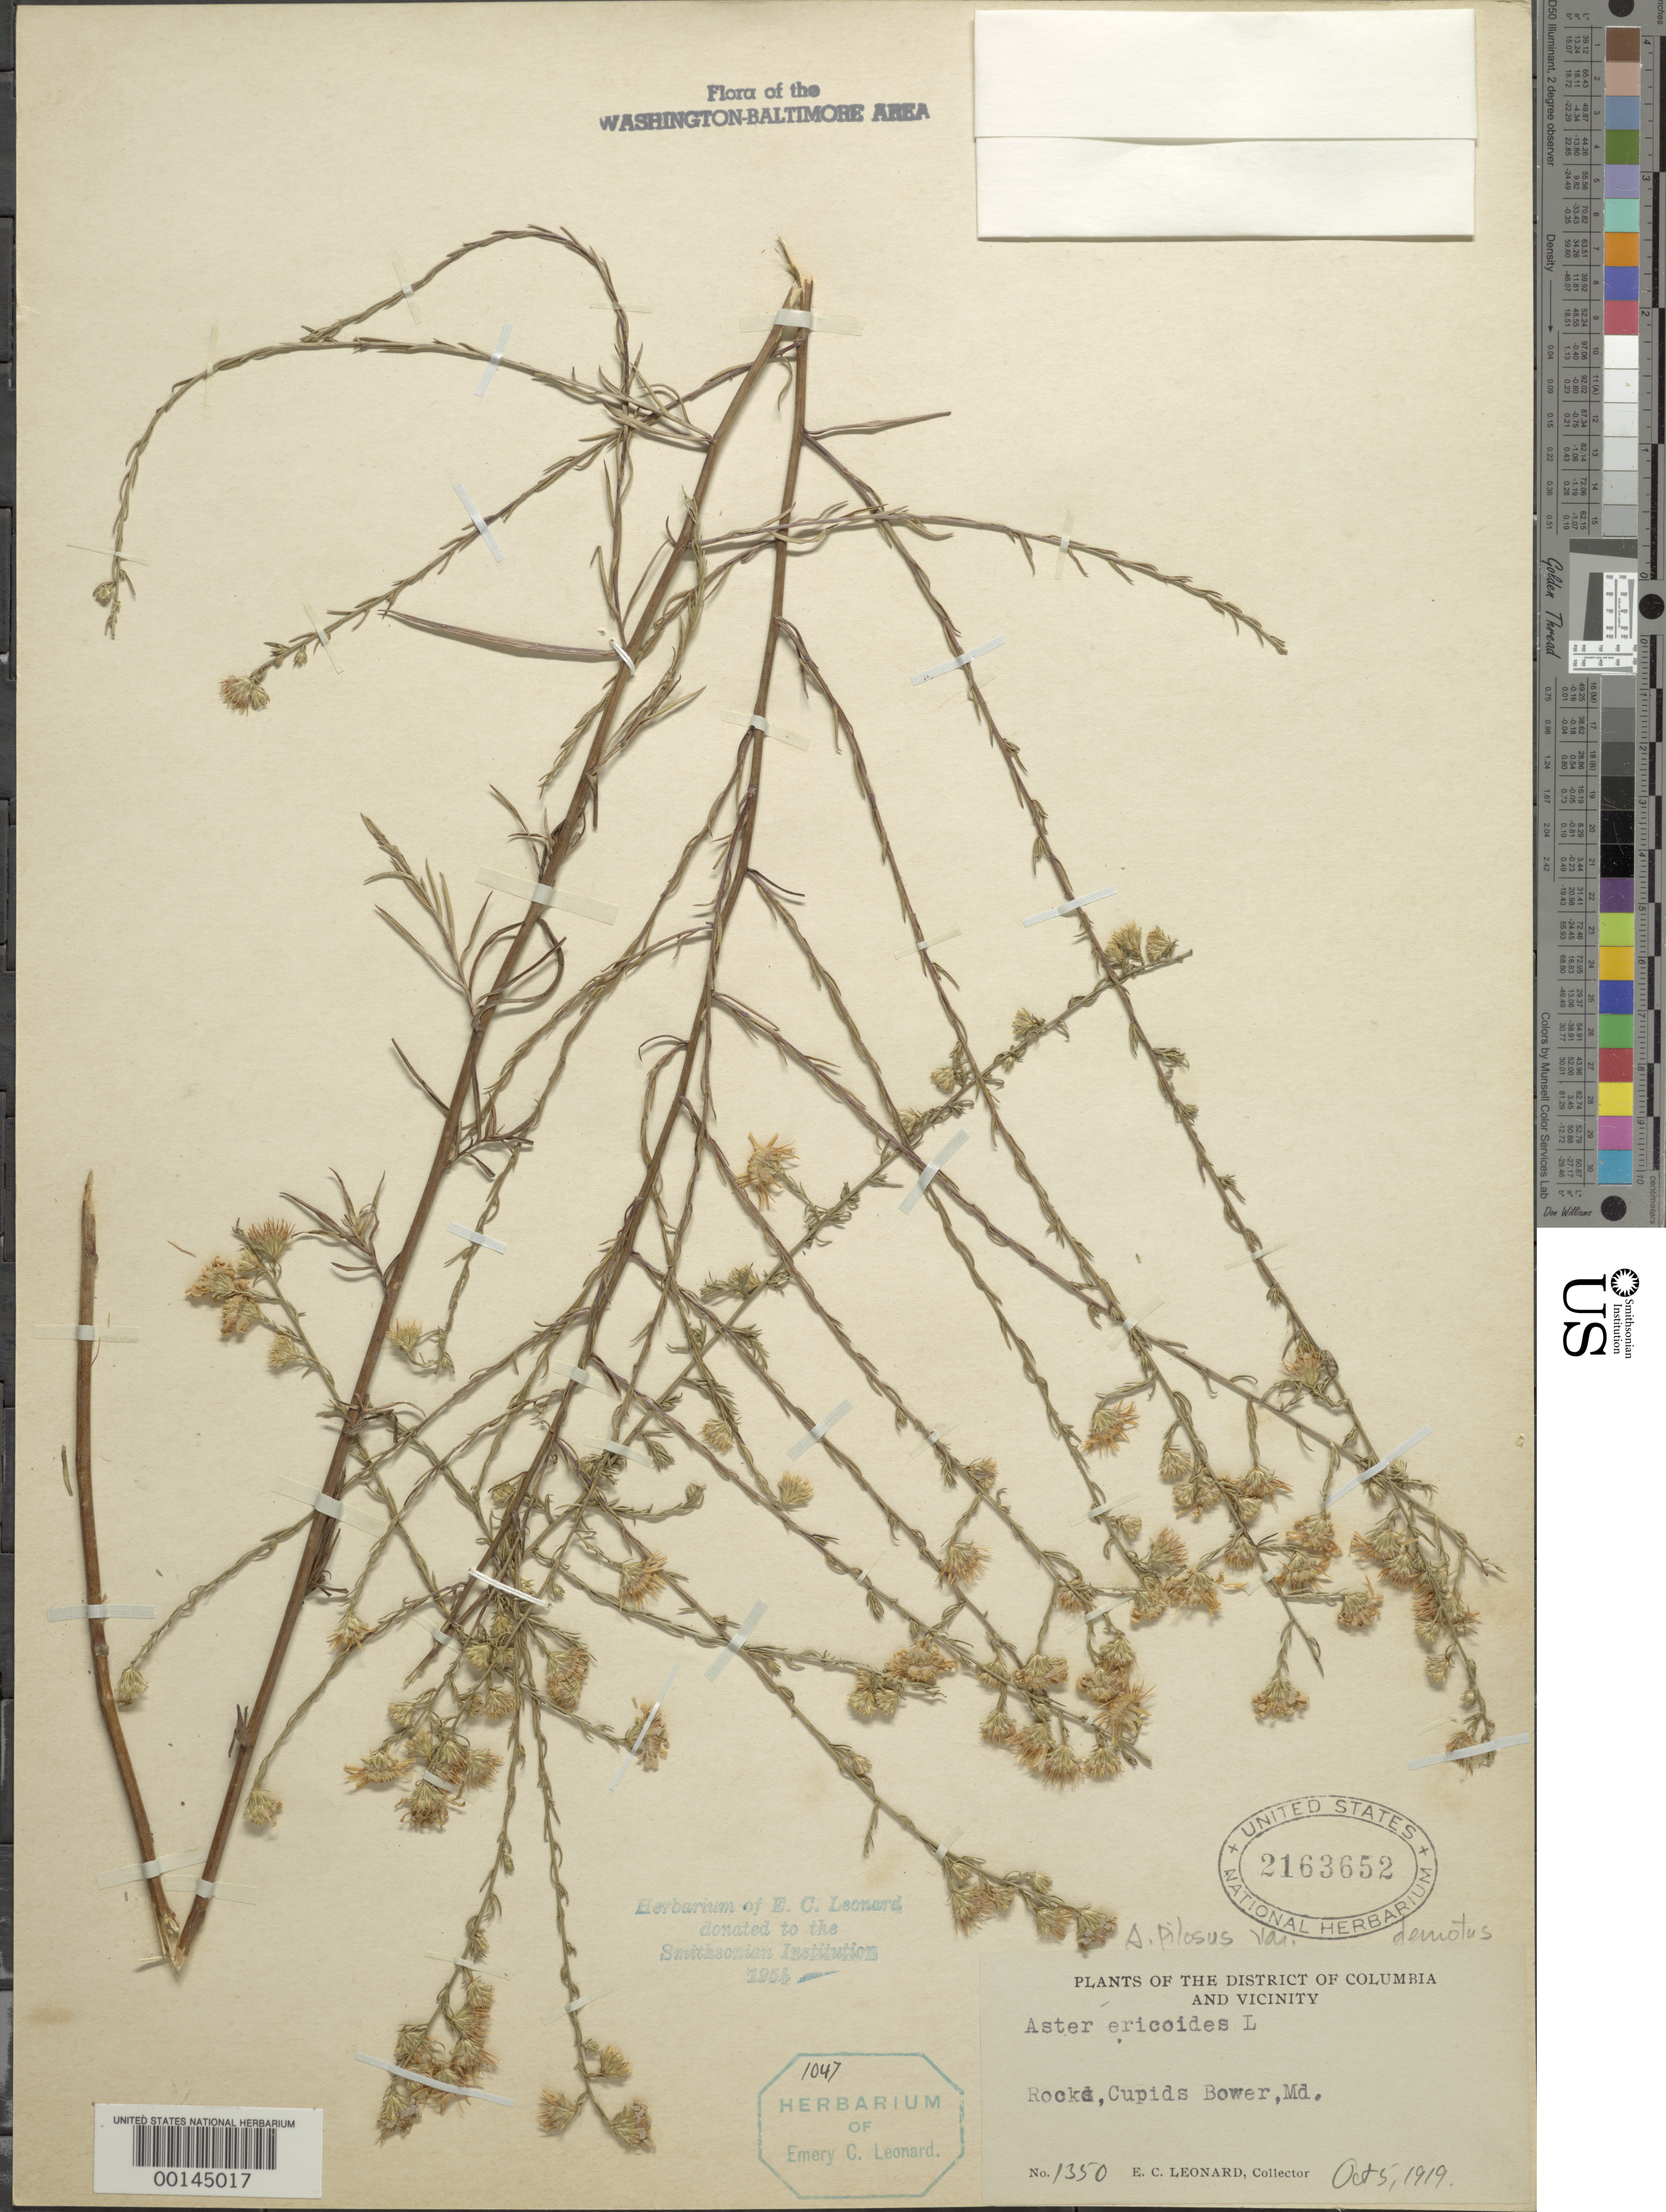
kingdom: Plantae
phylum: Tracheophyta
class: Magnoliopsida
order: Asterales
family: Asteraceae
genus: Symphyotrichum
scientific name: Symphyotrichum pilosum var. pringlei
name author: (A. Gray) G.L. Nesom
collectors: E. C. Leonard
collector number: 1350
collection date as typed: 05 Oct 1919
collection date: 1919-10-05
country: United States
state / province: Maryland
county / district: Montgomery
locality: Cupids Bower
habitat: Rocks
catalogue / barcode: US 2163652